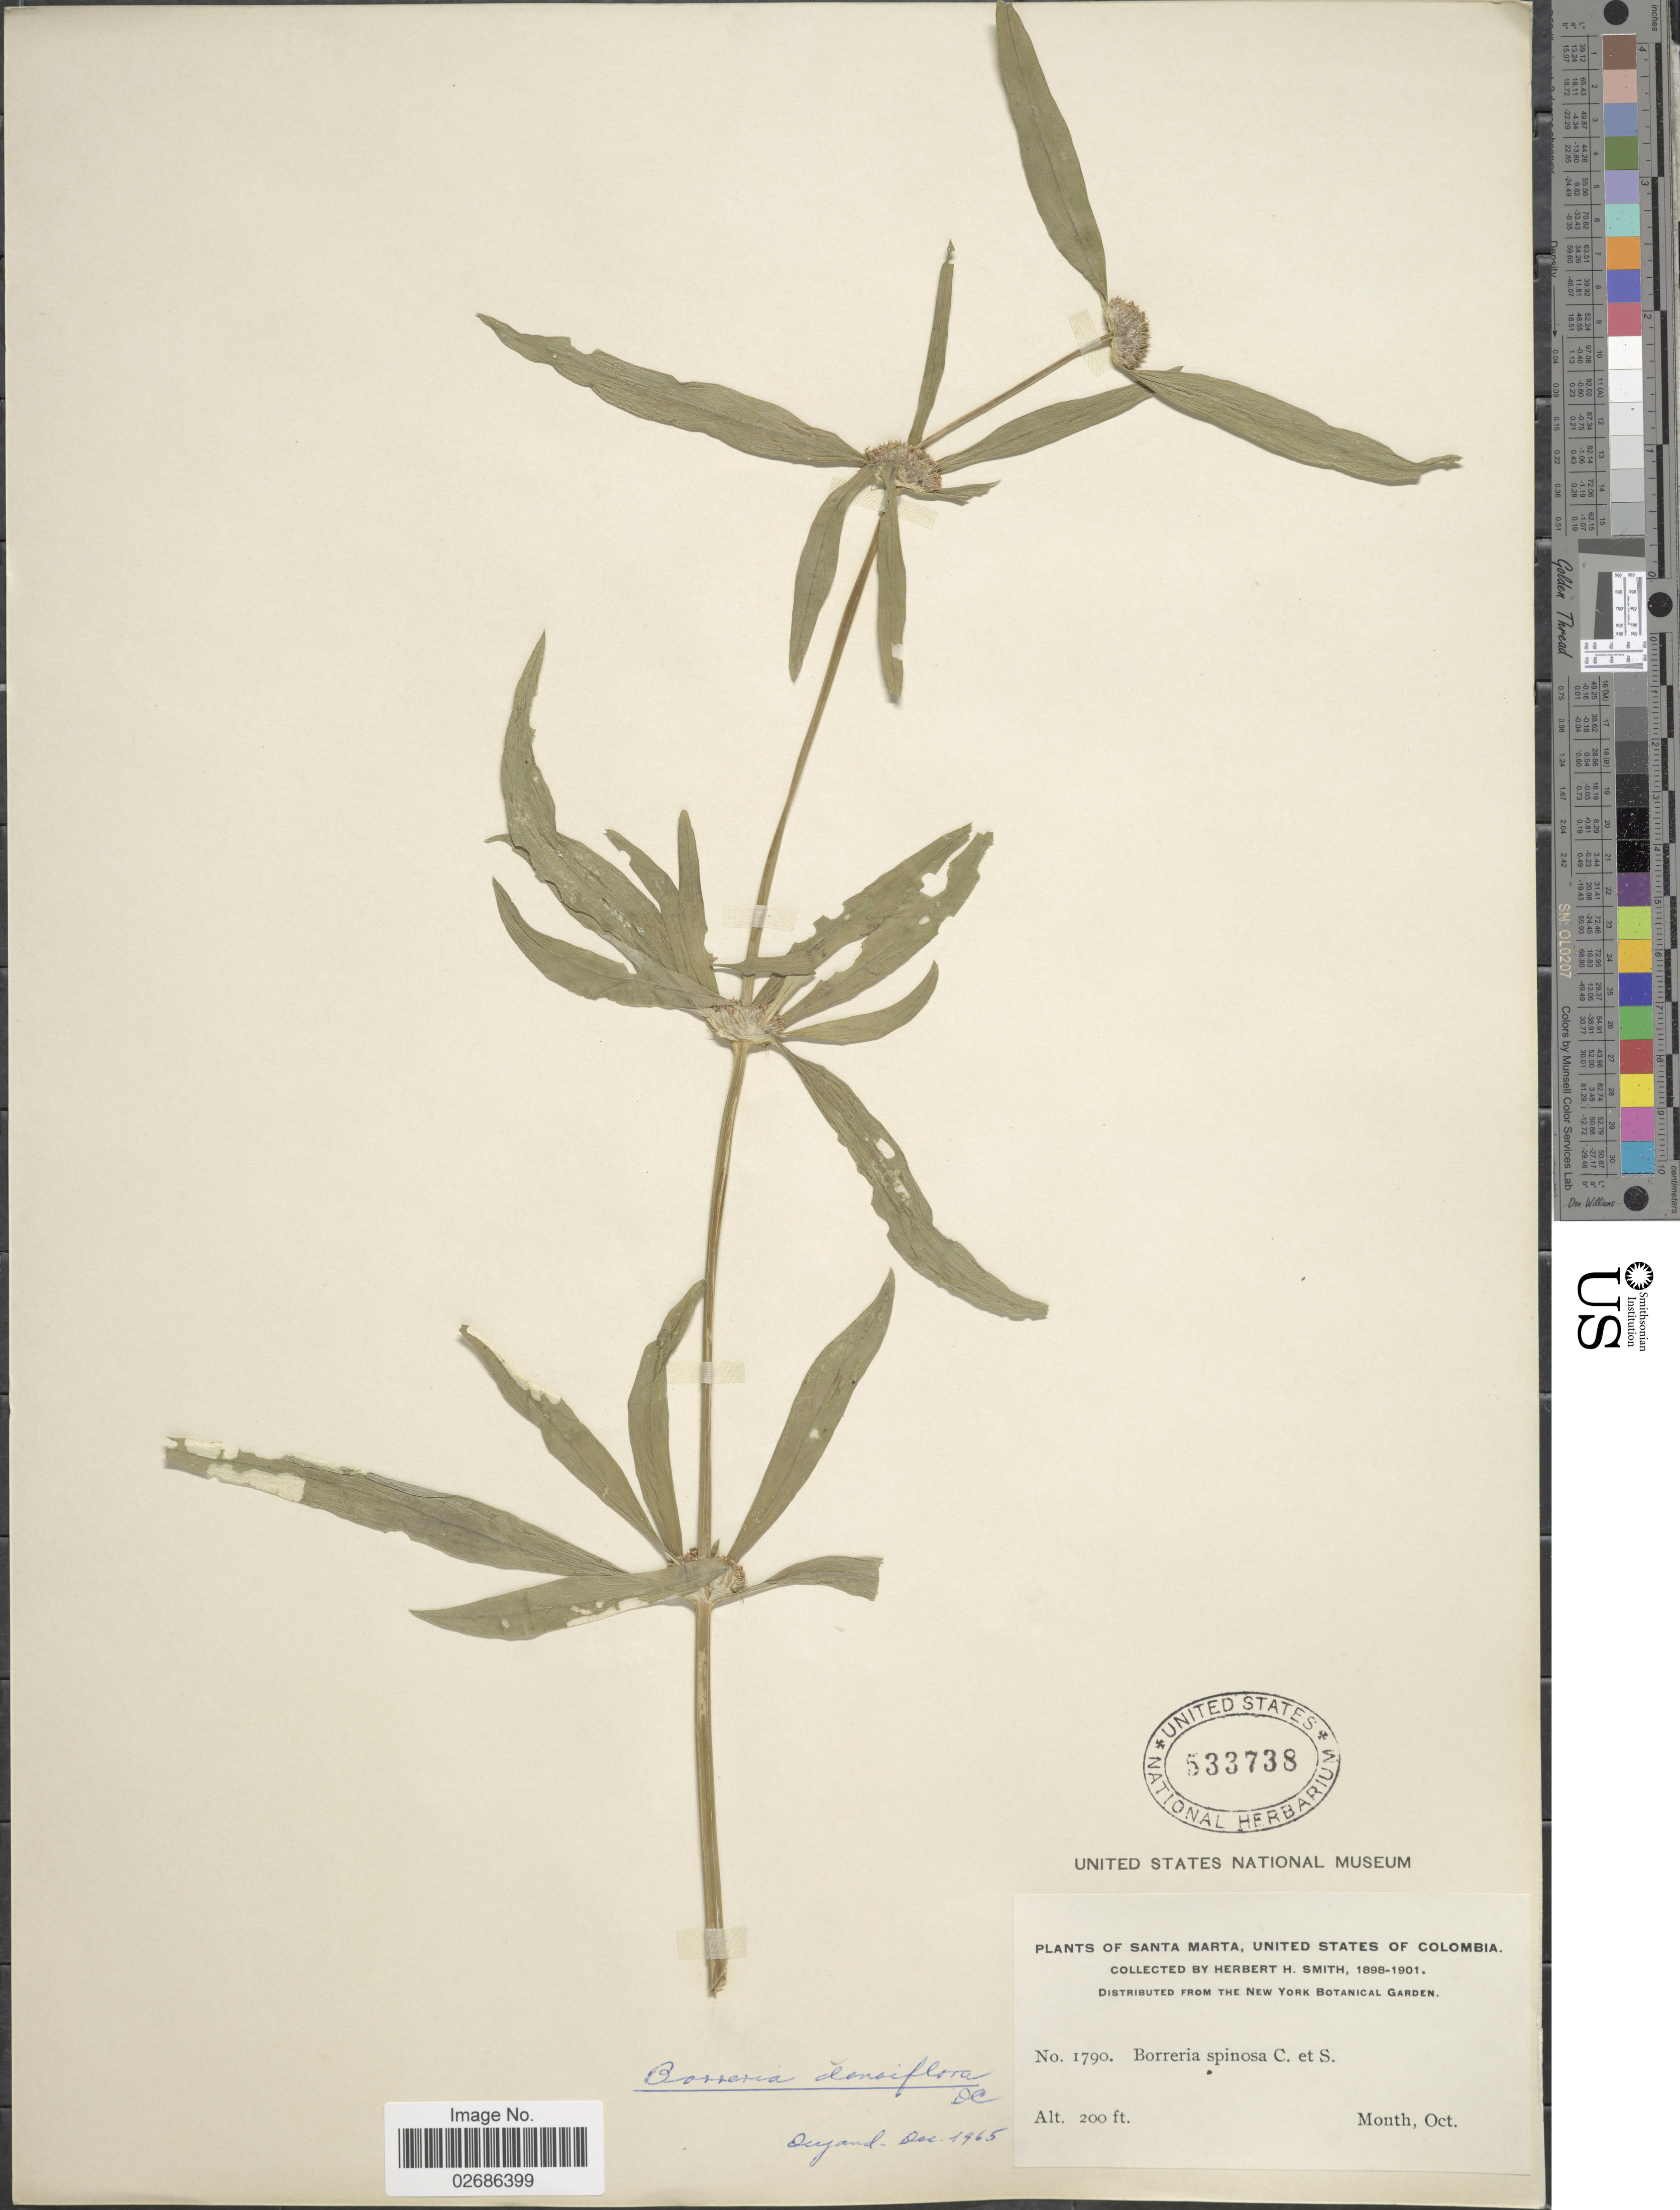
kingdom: Plantae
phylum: Tracheophyta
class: Magnoliopsida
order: Gentianales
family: Rubiaceae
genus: Borreria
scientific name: Borreria densiflora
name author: DC.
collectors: Herbert H. Smith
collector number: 1790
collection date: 1898-10/1901-10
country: Colombia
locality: Santa Marta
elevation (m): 61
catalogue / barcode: US 533738